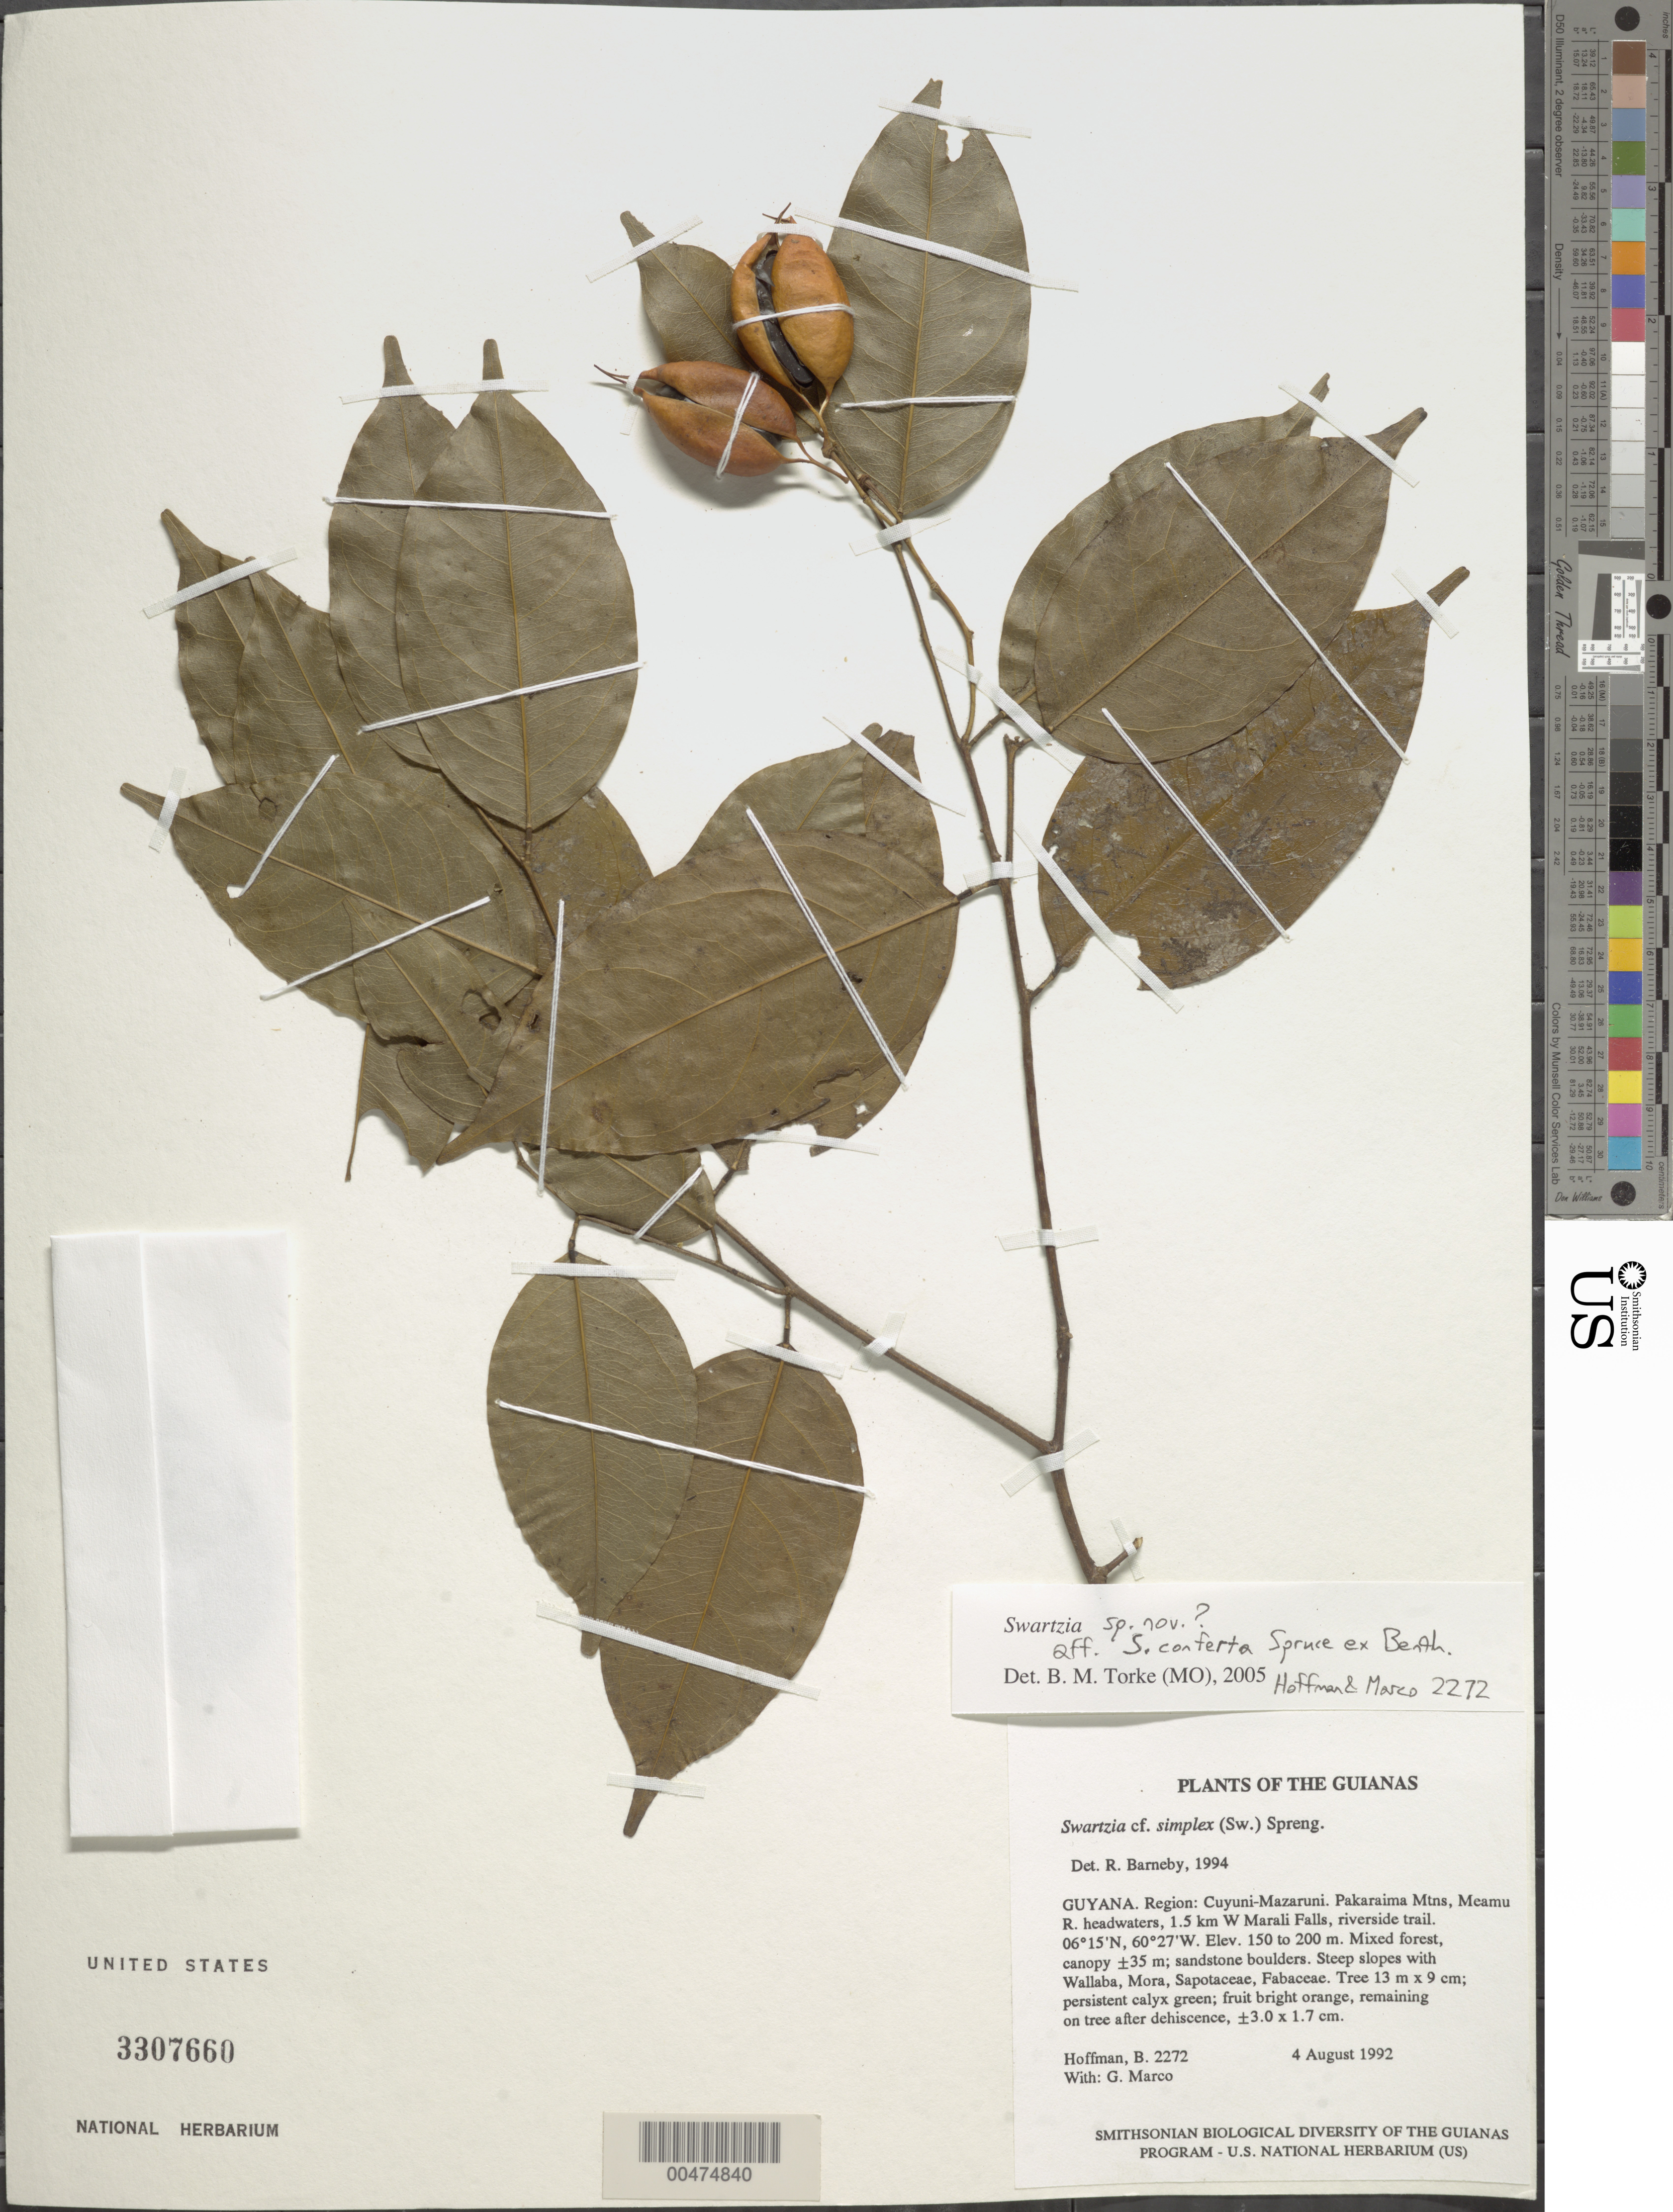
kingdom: Plantae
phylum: Tracheophyta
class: Magnoliopsida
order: Fabales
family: Fabaceae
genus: Swartzia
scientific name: Swartzia conferta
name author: Spruce ex Benth. in Mart.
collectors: B. Hoffman & G. Marco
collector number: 2272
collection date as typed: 4 August 1992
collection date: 1992-08-04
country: Guyana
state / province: Cuyuni-Mazaruni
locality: Pakaraima Mountains, Meamu River headwaters, 1.5 km W of Marali Falls, riverside trail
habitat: Mixed forest, canopy ±35 m; sandstone boulders. Steep slopes with Wallaba, Mora, Sapotaceae, Fabaceae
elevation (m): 150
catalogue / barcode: US 3307660